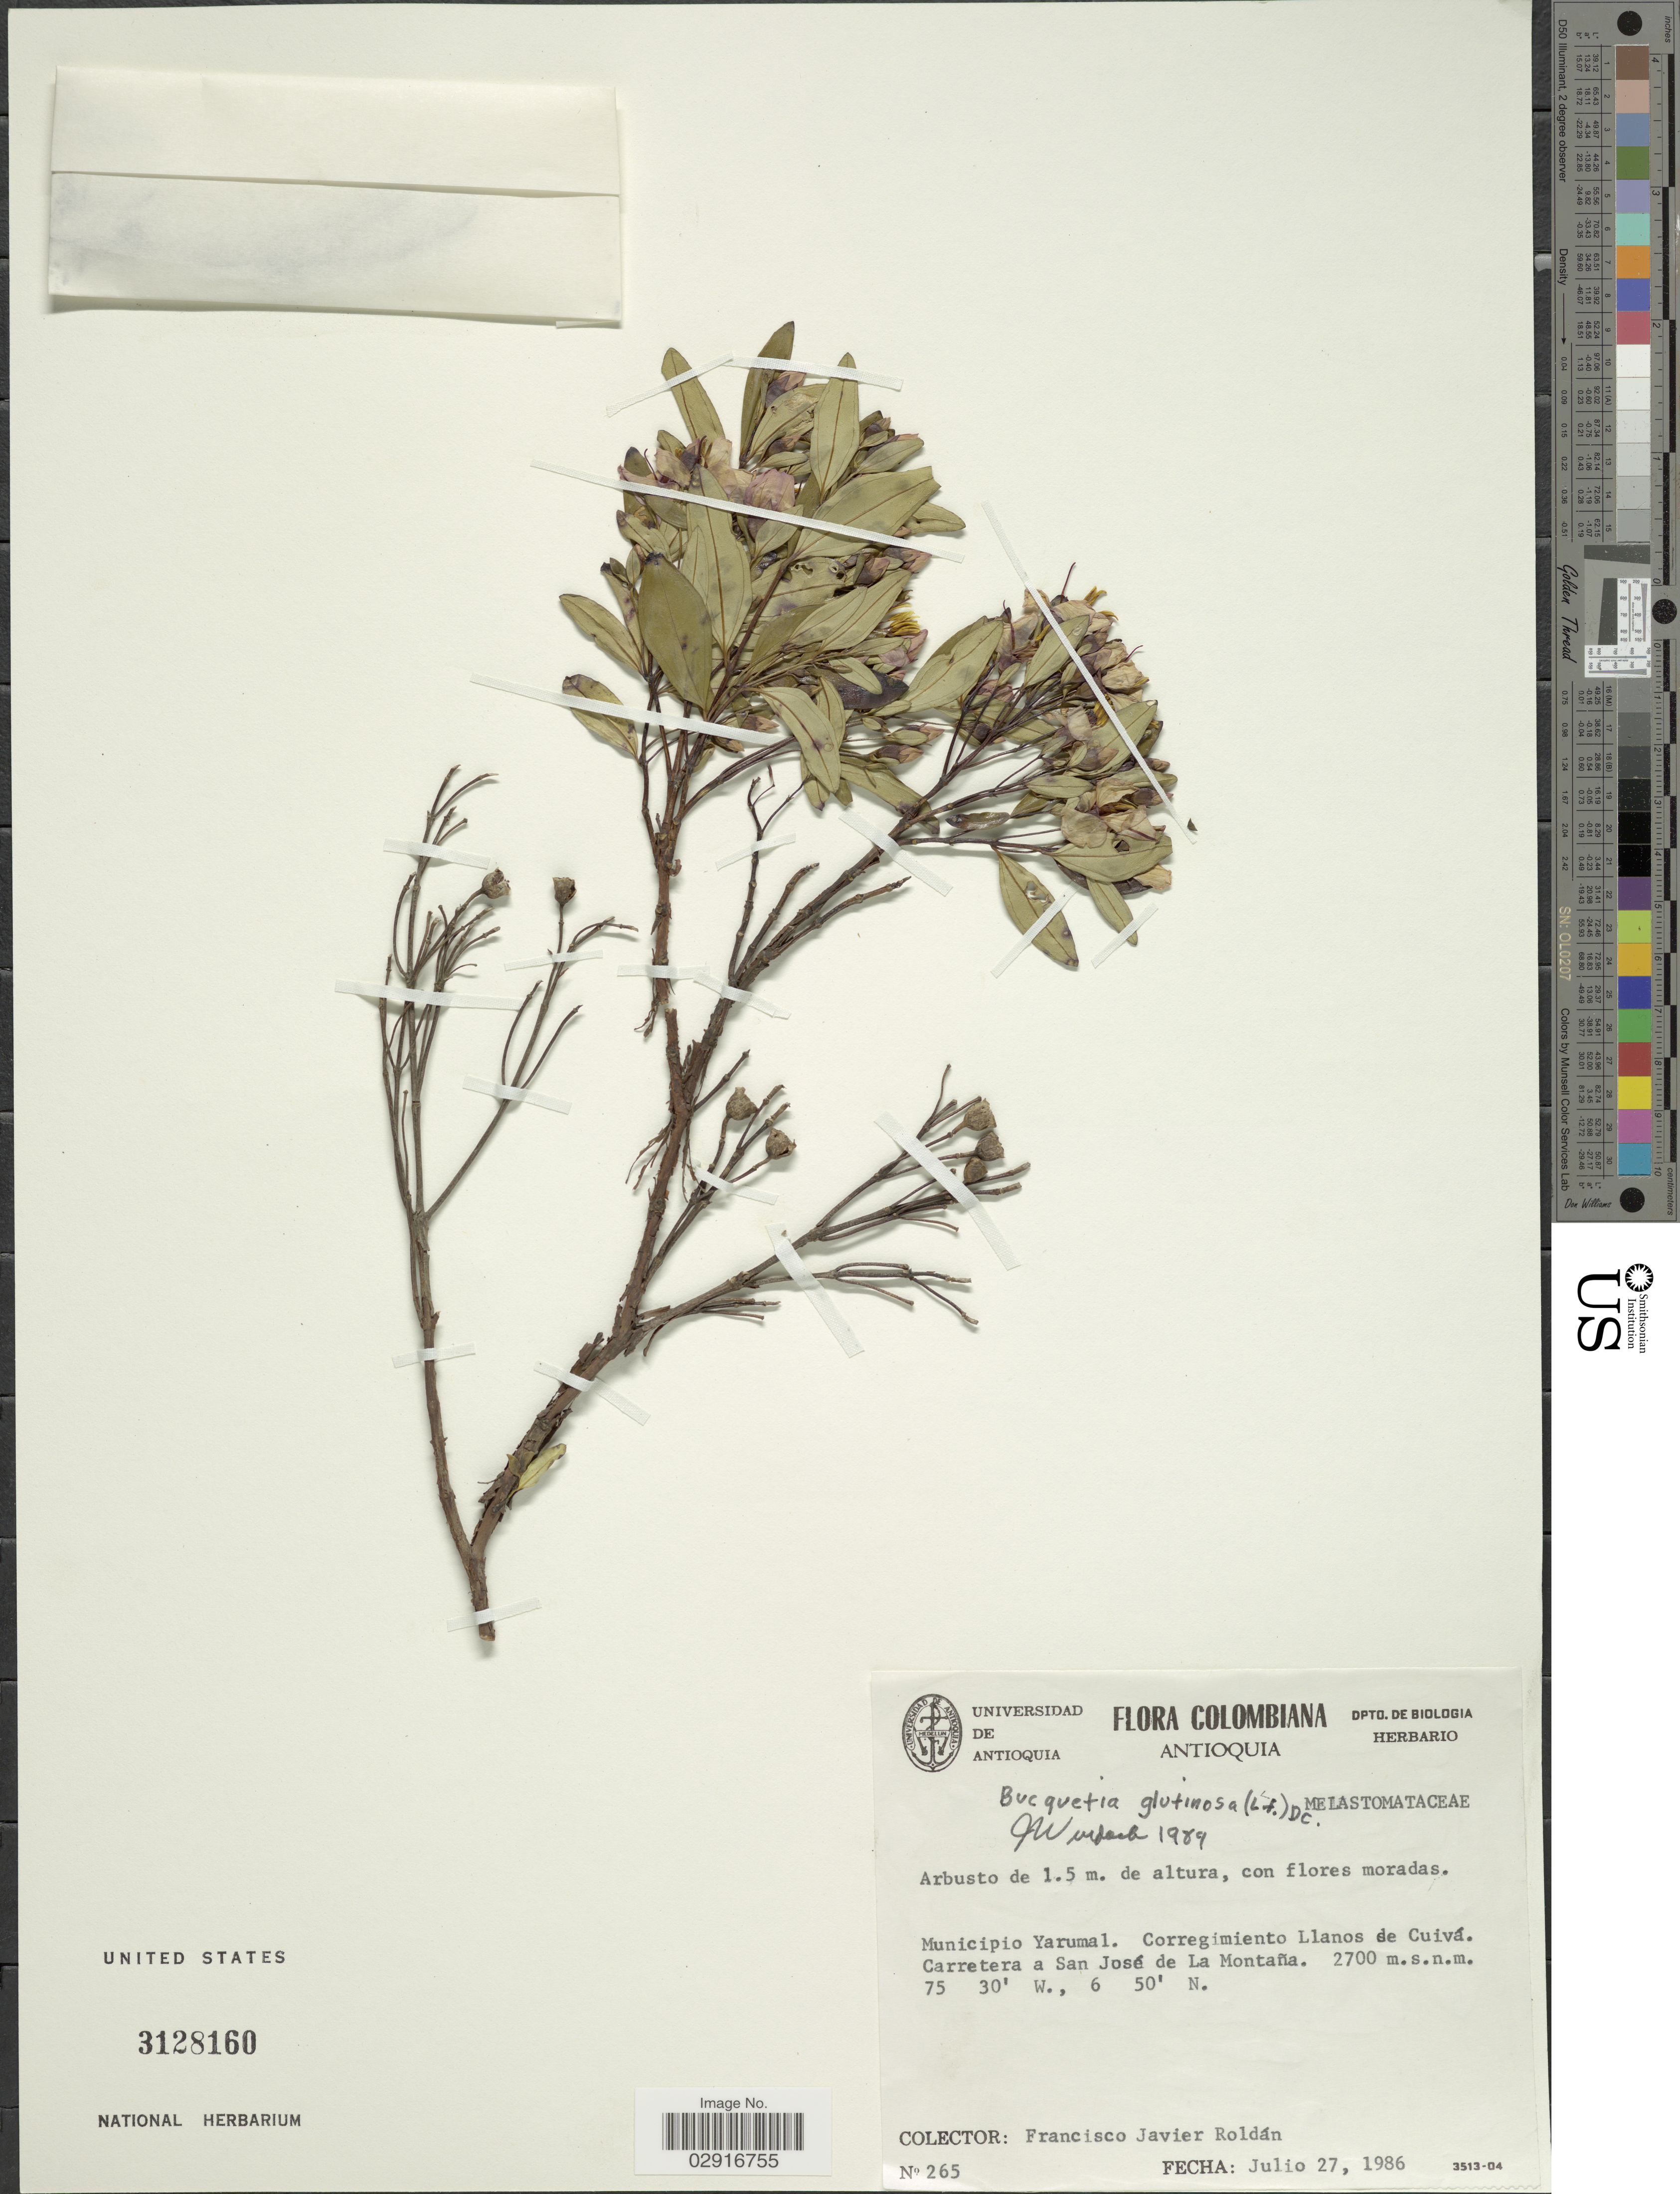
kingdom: Plantae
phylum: Tracheophyta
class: Magnoliopsida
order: Myrtales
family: Melastomataceae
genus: Bucquetia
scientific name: Bucquetia glutinosa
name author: DC.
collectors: F. J. Roldán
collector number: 265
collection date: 1986-07-27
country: Colombia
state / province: Antioquia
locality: Municipio Yarumal. Corregimiento Llanos de Cuivá. Carretera a San José de La Montaña.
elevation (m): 2700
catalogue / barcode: US 3128160